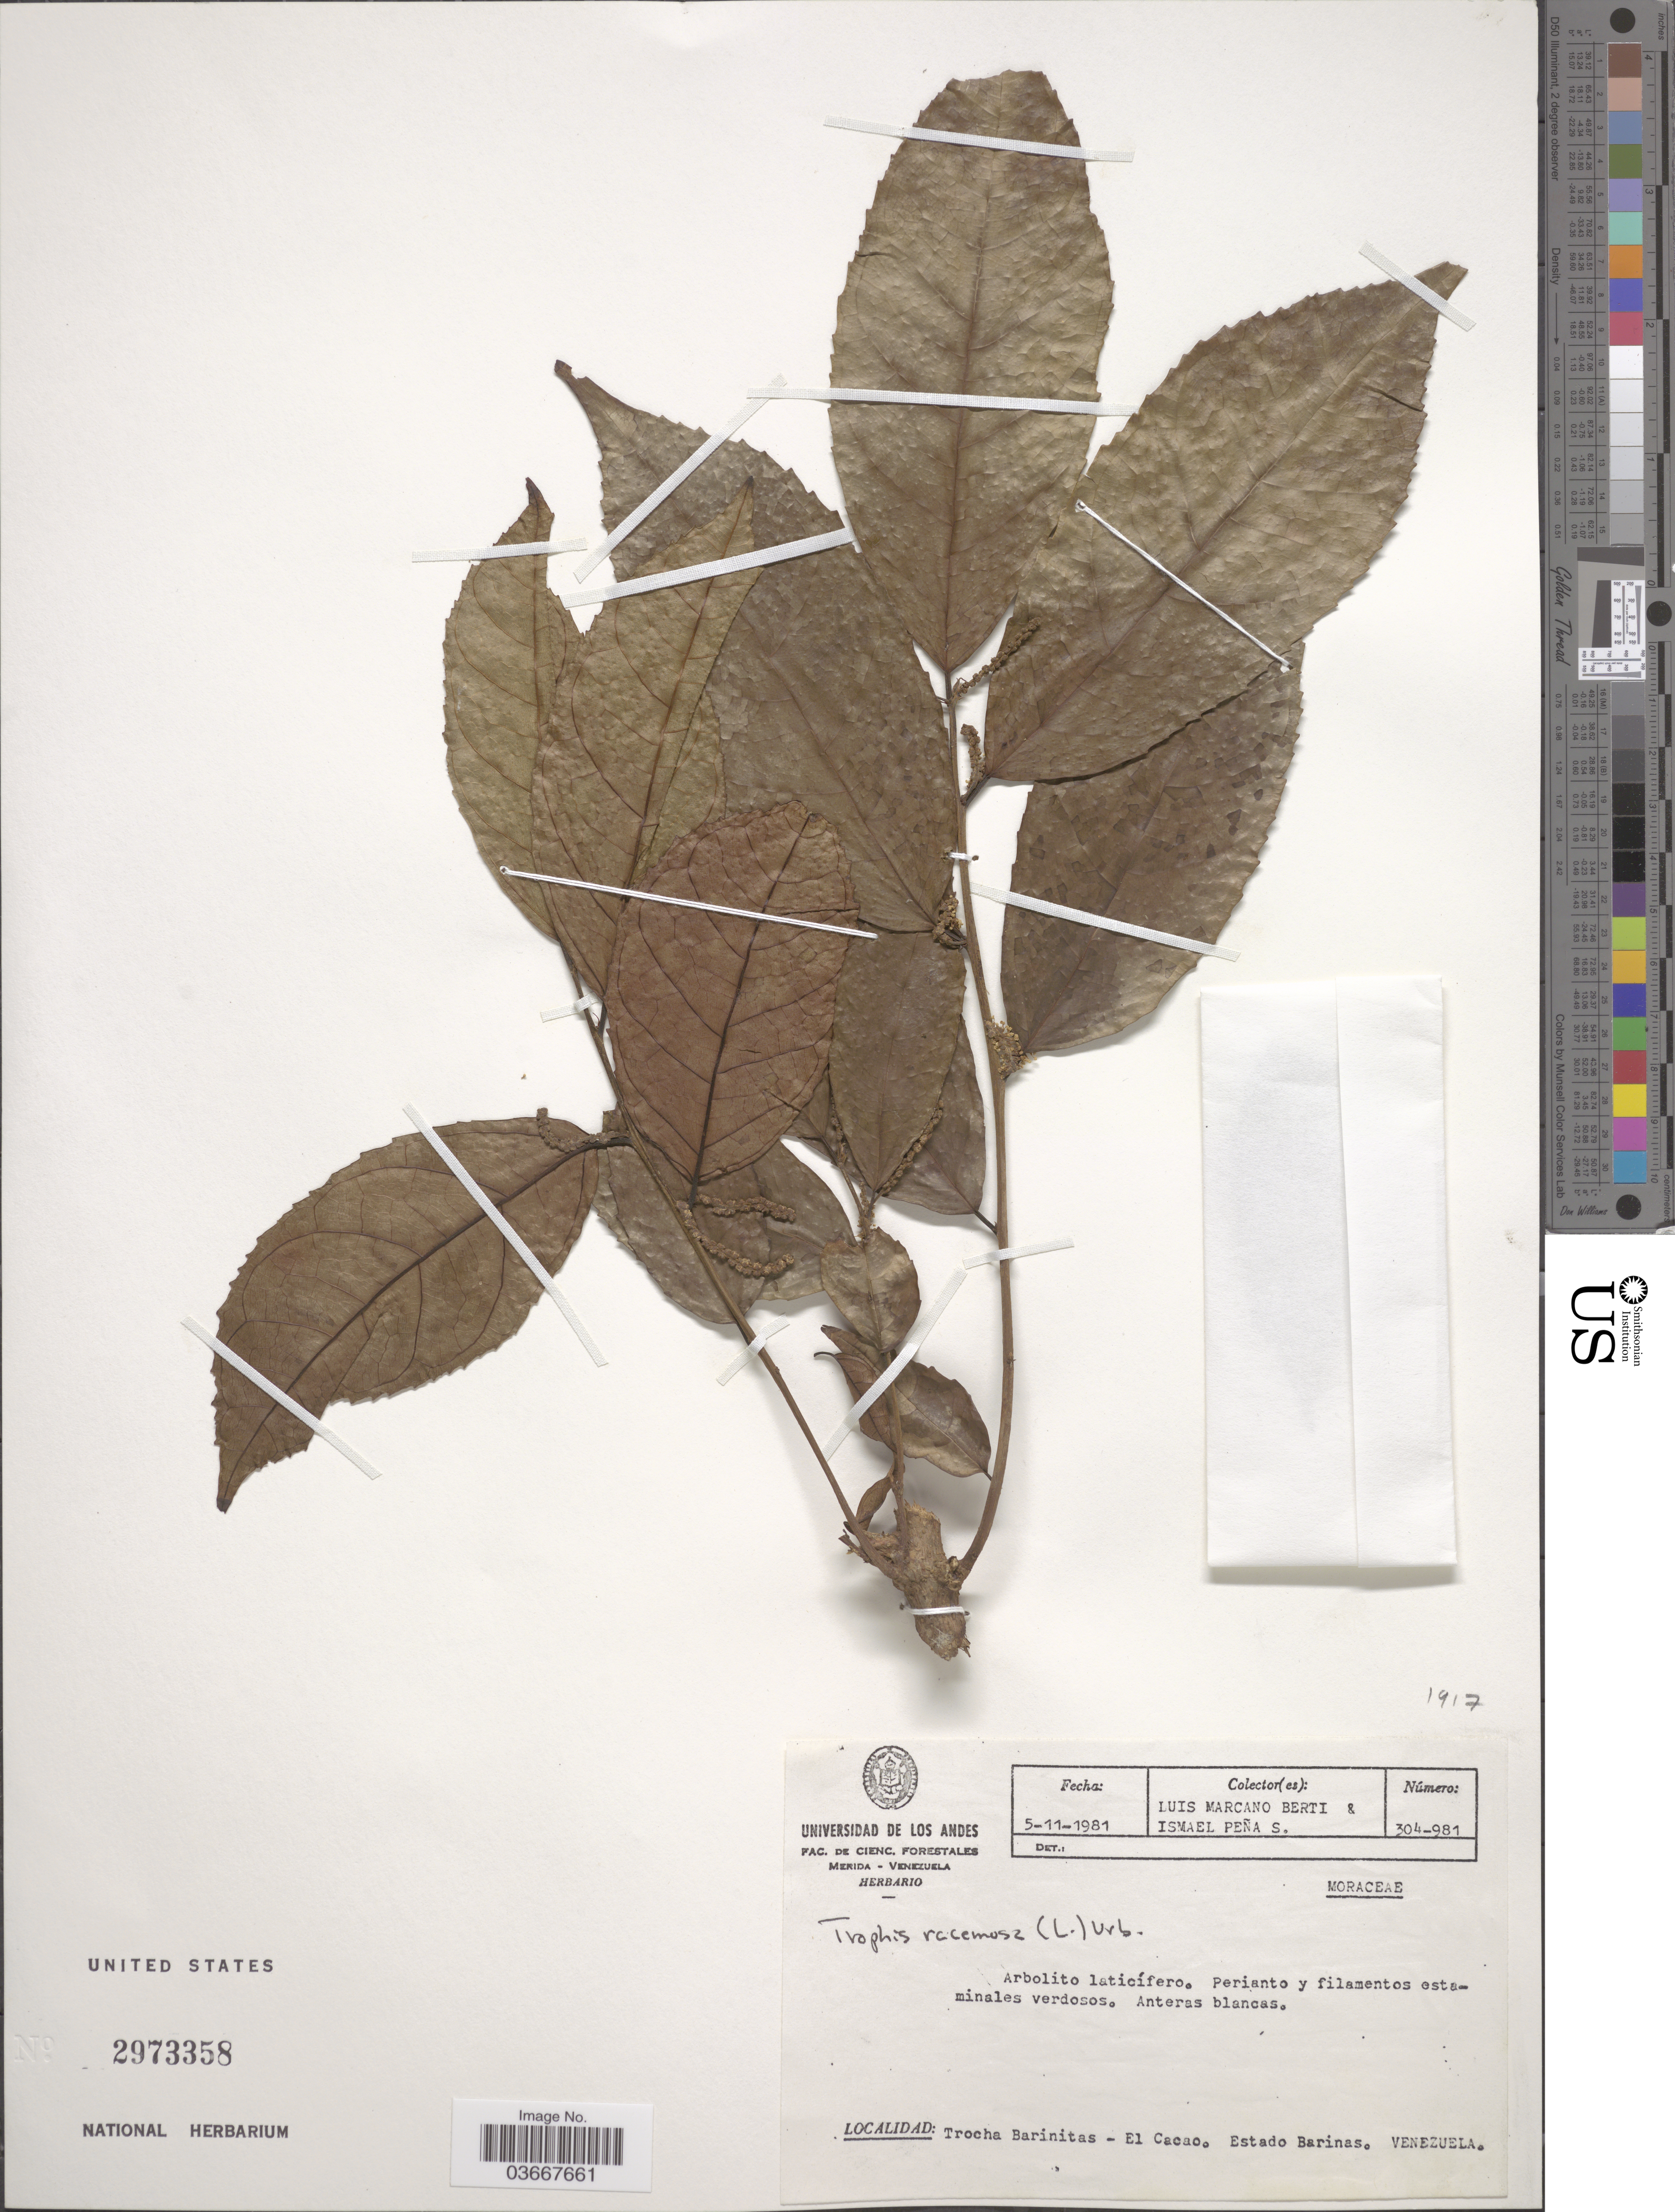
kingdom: Plantae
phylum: Tracheophyta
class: Magnoliopsida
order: Rosales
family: Moraceae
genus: Trophis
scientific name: Trophis racemosa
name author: (L.) Urb.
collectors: L. Marcano-Berti & I. Peña S.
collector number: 304-981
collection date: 1981-11-05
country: Venezuela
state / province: Barinas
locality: Trocha Barinitas - El Cacao.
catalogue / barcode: US 2973358